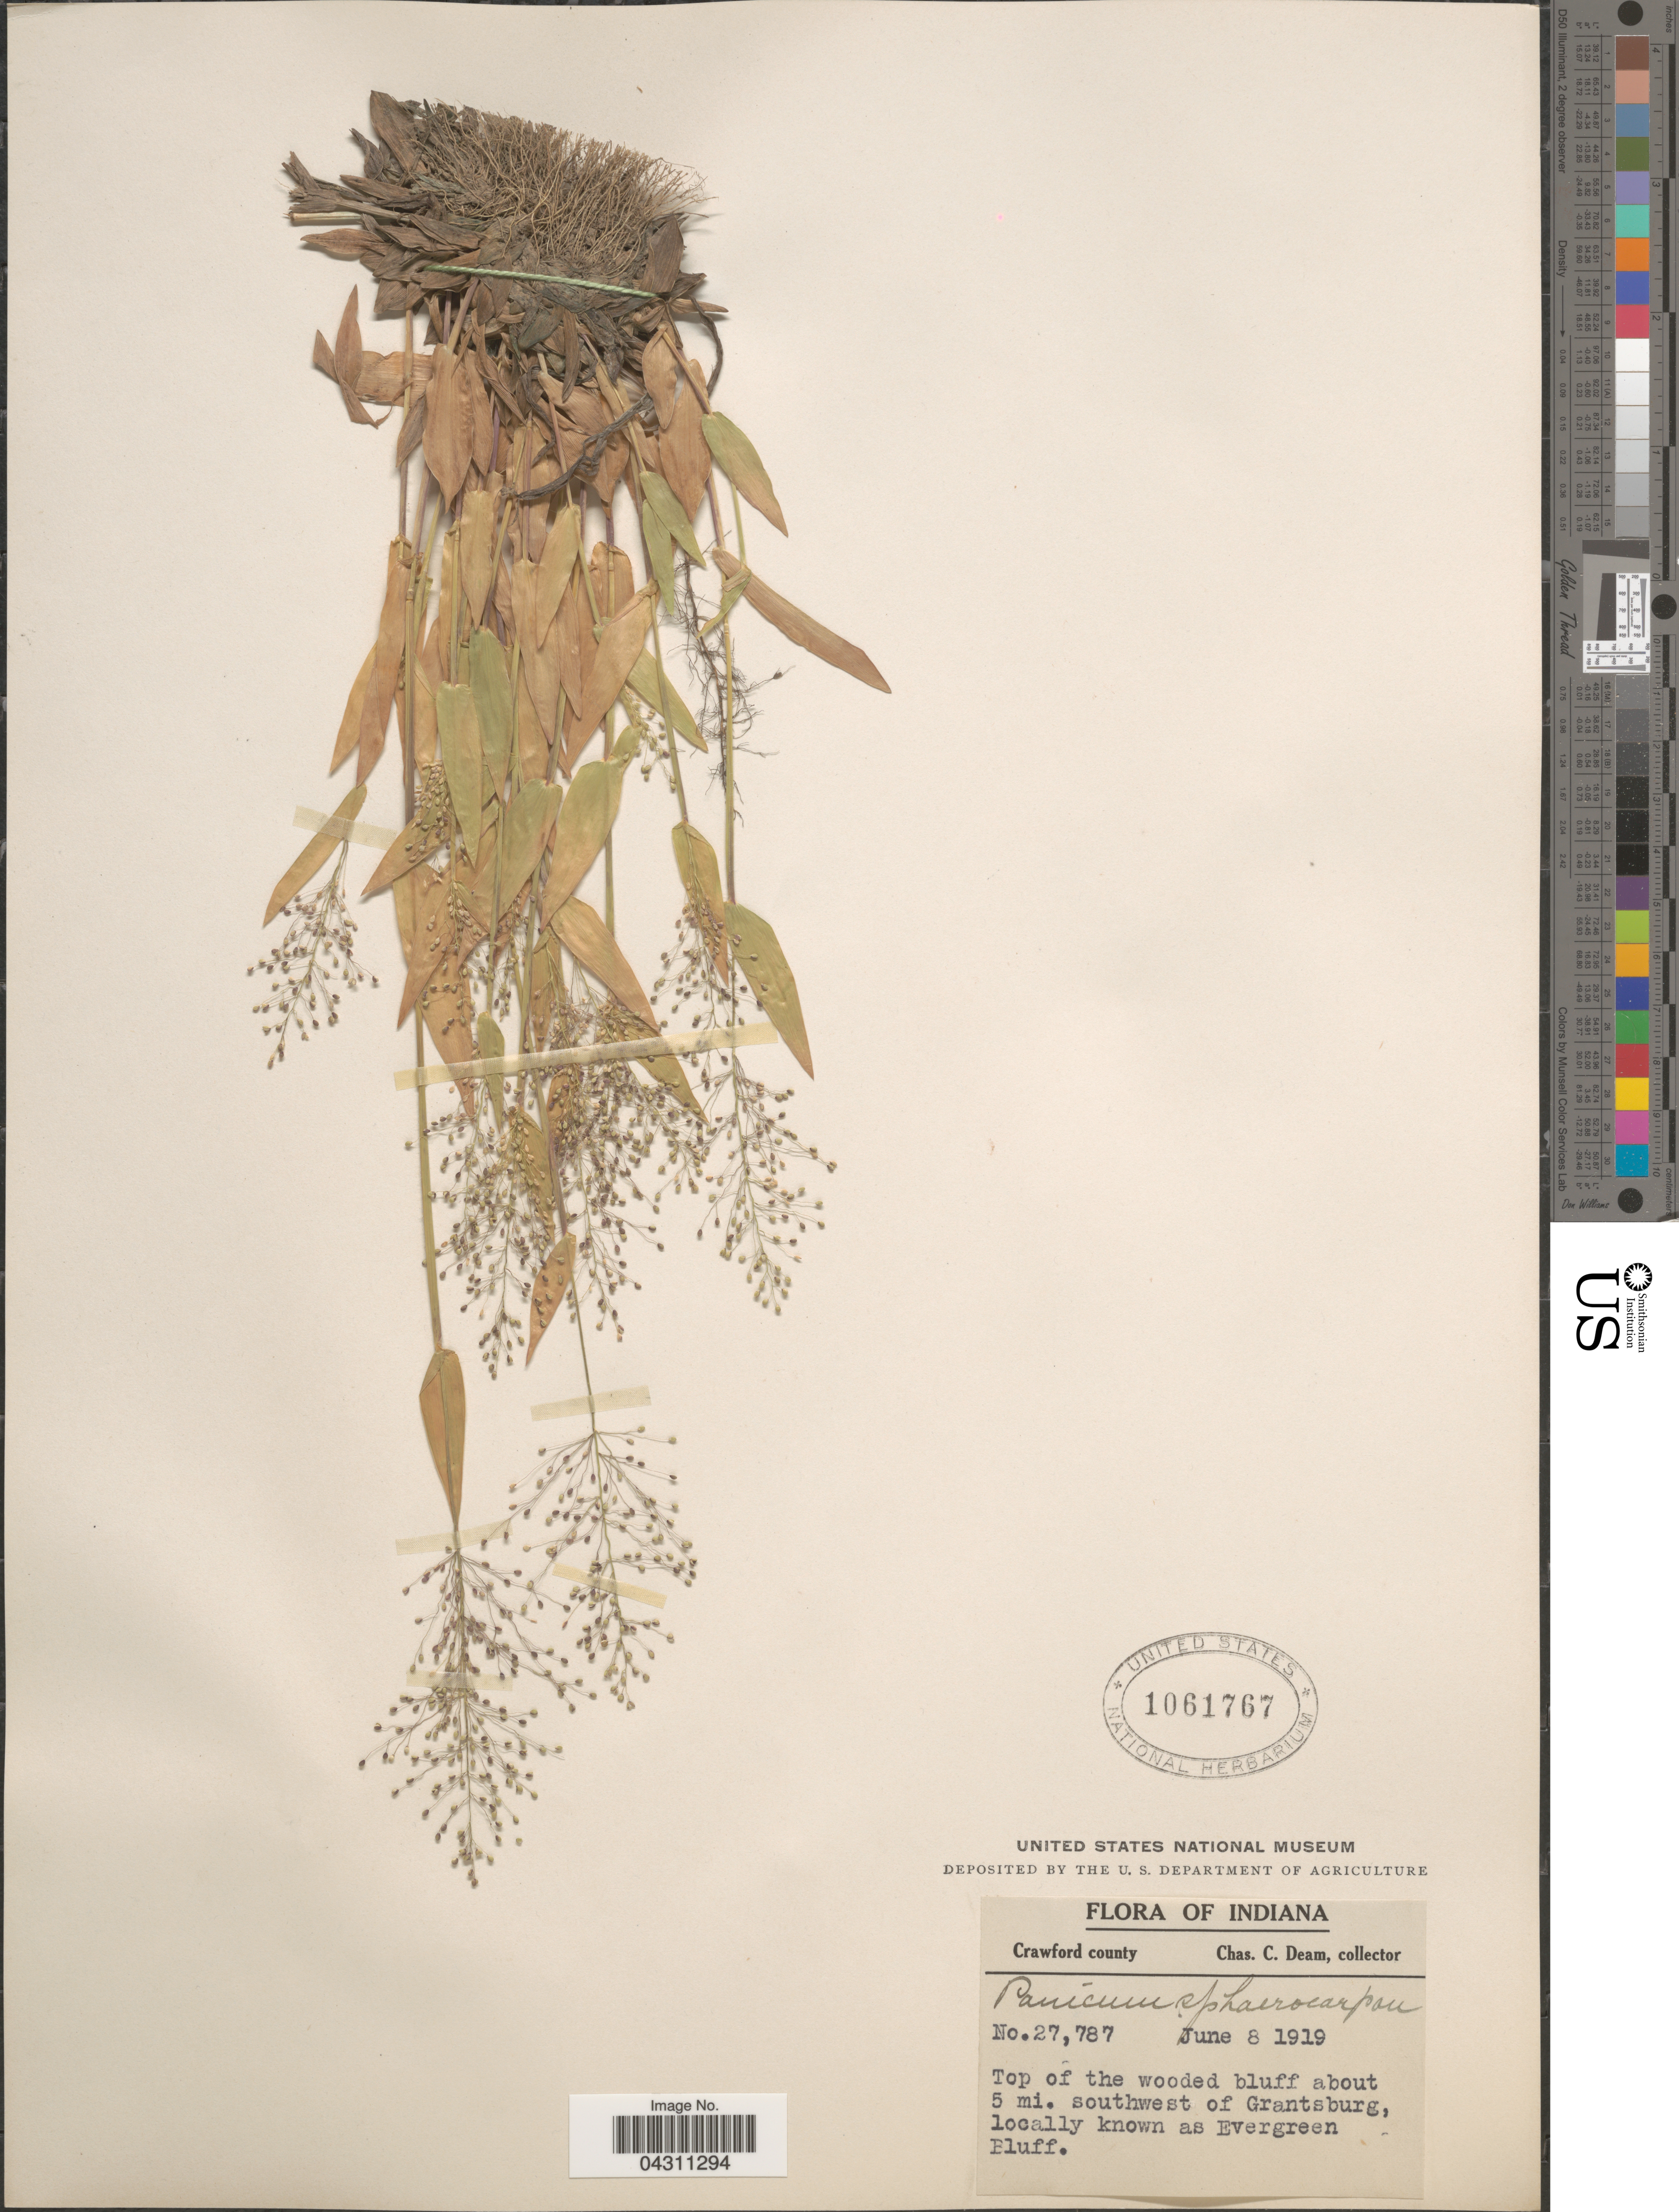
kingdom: Plantae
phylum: Tracheophyta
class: Liliopsida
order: Poales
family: Poaceae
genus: Dichanthelium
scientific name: Dichanthelium sphaerocarpon var. sphaerocarpon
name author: (Elliott) Gould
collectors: C. C. Deam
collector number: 27787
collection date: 1919-06-08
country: United States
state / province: Indiana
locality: Crawford county. Top of the wooded bluff about 5 mi. southwest of Grantsburg, locally known as Evergreen Bluff.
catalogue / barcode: US 1061767